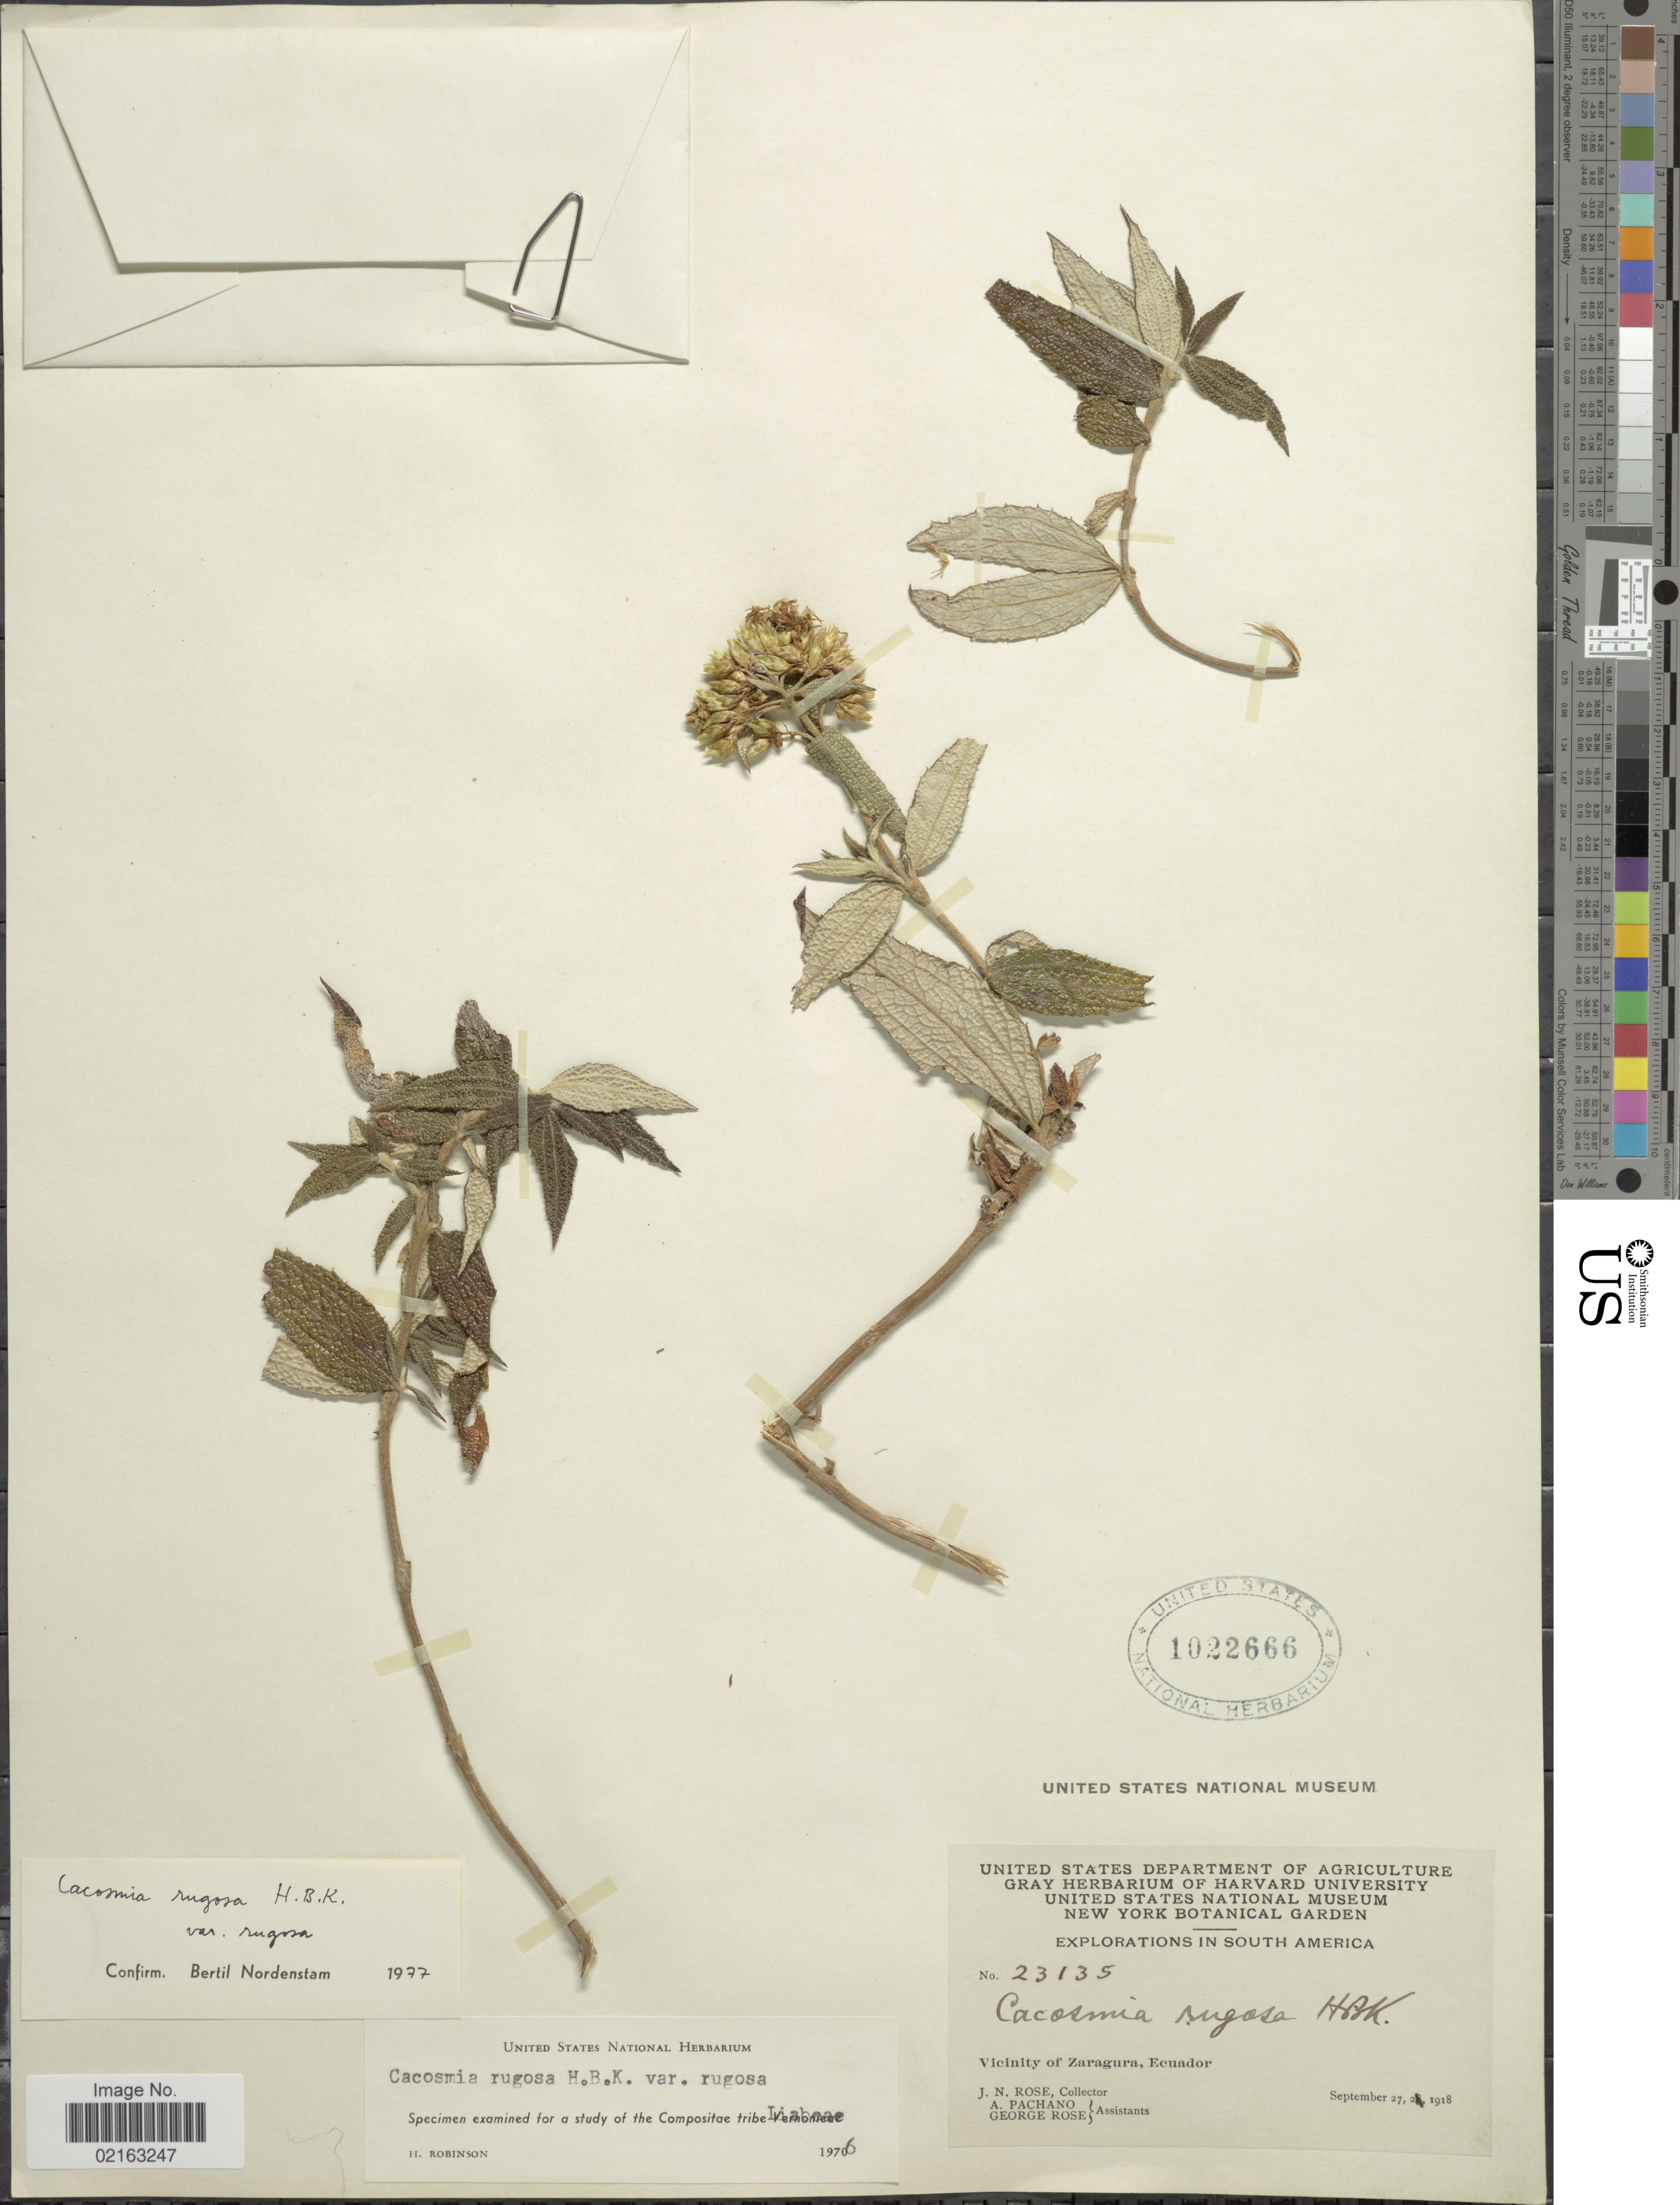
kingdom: Plantae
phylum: Tracheophyta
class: Magnoliopsida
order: Asterales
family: Asteraceae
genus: Cacosmia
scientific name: Cacosmia rugosa var. rugosa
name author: Kunth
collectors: J. N. Rose, A. Pachano & G. Rose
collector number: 23135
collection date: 1918-09-27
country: Ecuador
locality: Vicinity of Zaragura, Ecuador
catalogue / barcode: US 1022666